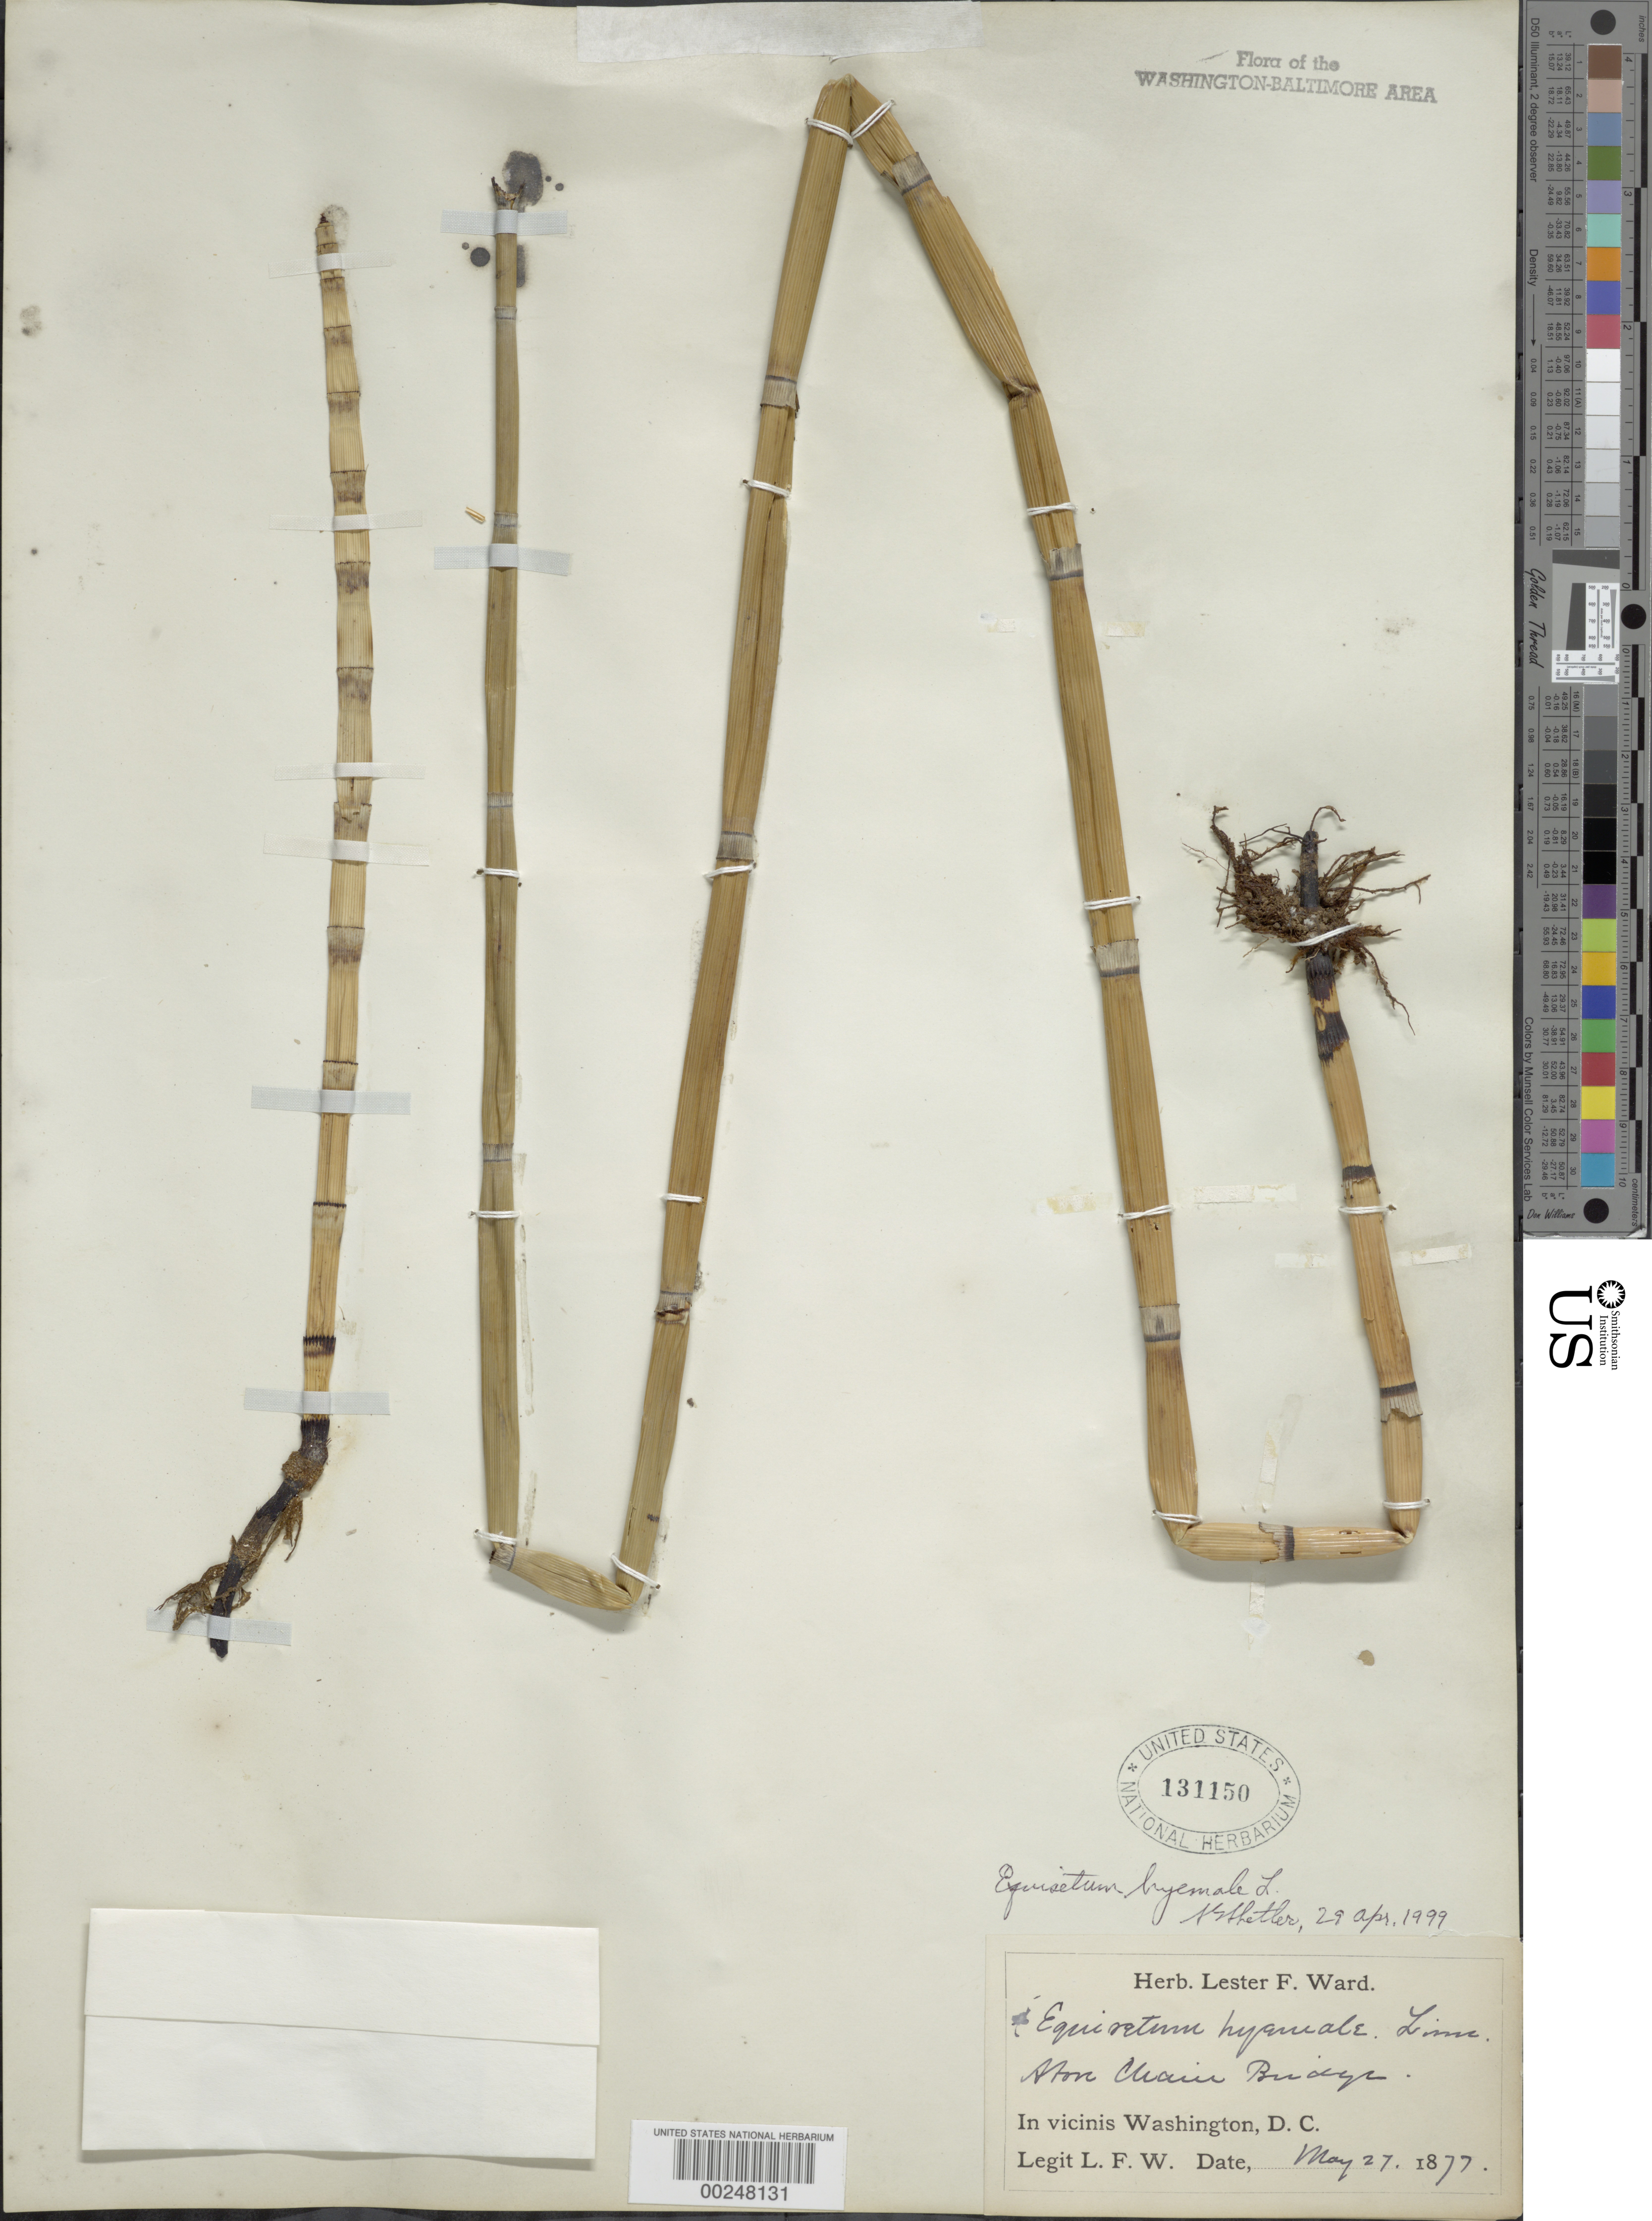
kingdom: Plantae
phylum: Tracheophyta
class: Polypodiopsida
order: Equisetales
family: Equisetaceae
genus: Equisetum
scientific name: Equisetum fluviatile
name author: L.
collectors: L. F. Ward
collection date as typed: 27 May 1877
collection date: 1877-05-27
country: United States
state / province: District of Columbia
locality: Above Chain Bridge C. and O. Canal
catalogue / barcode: US 131150